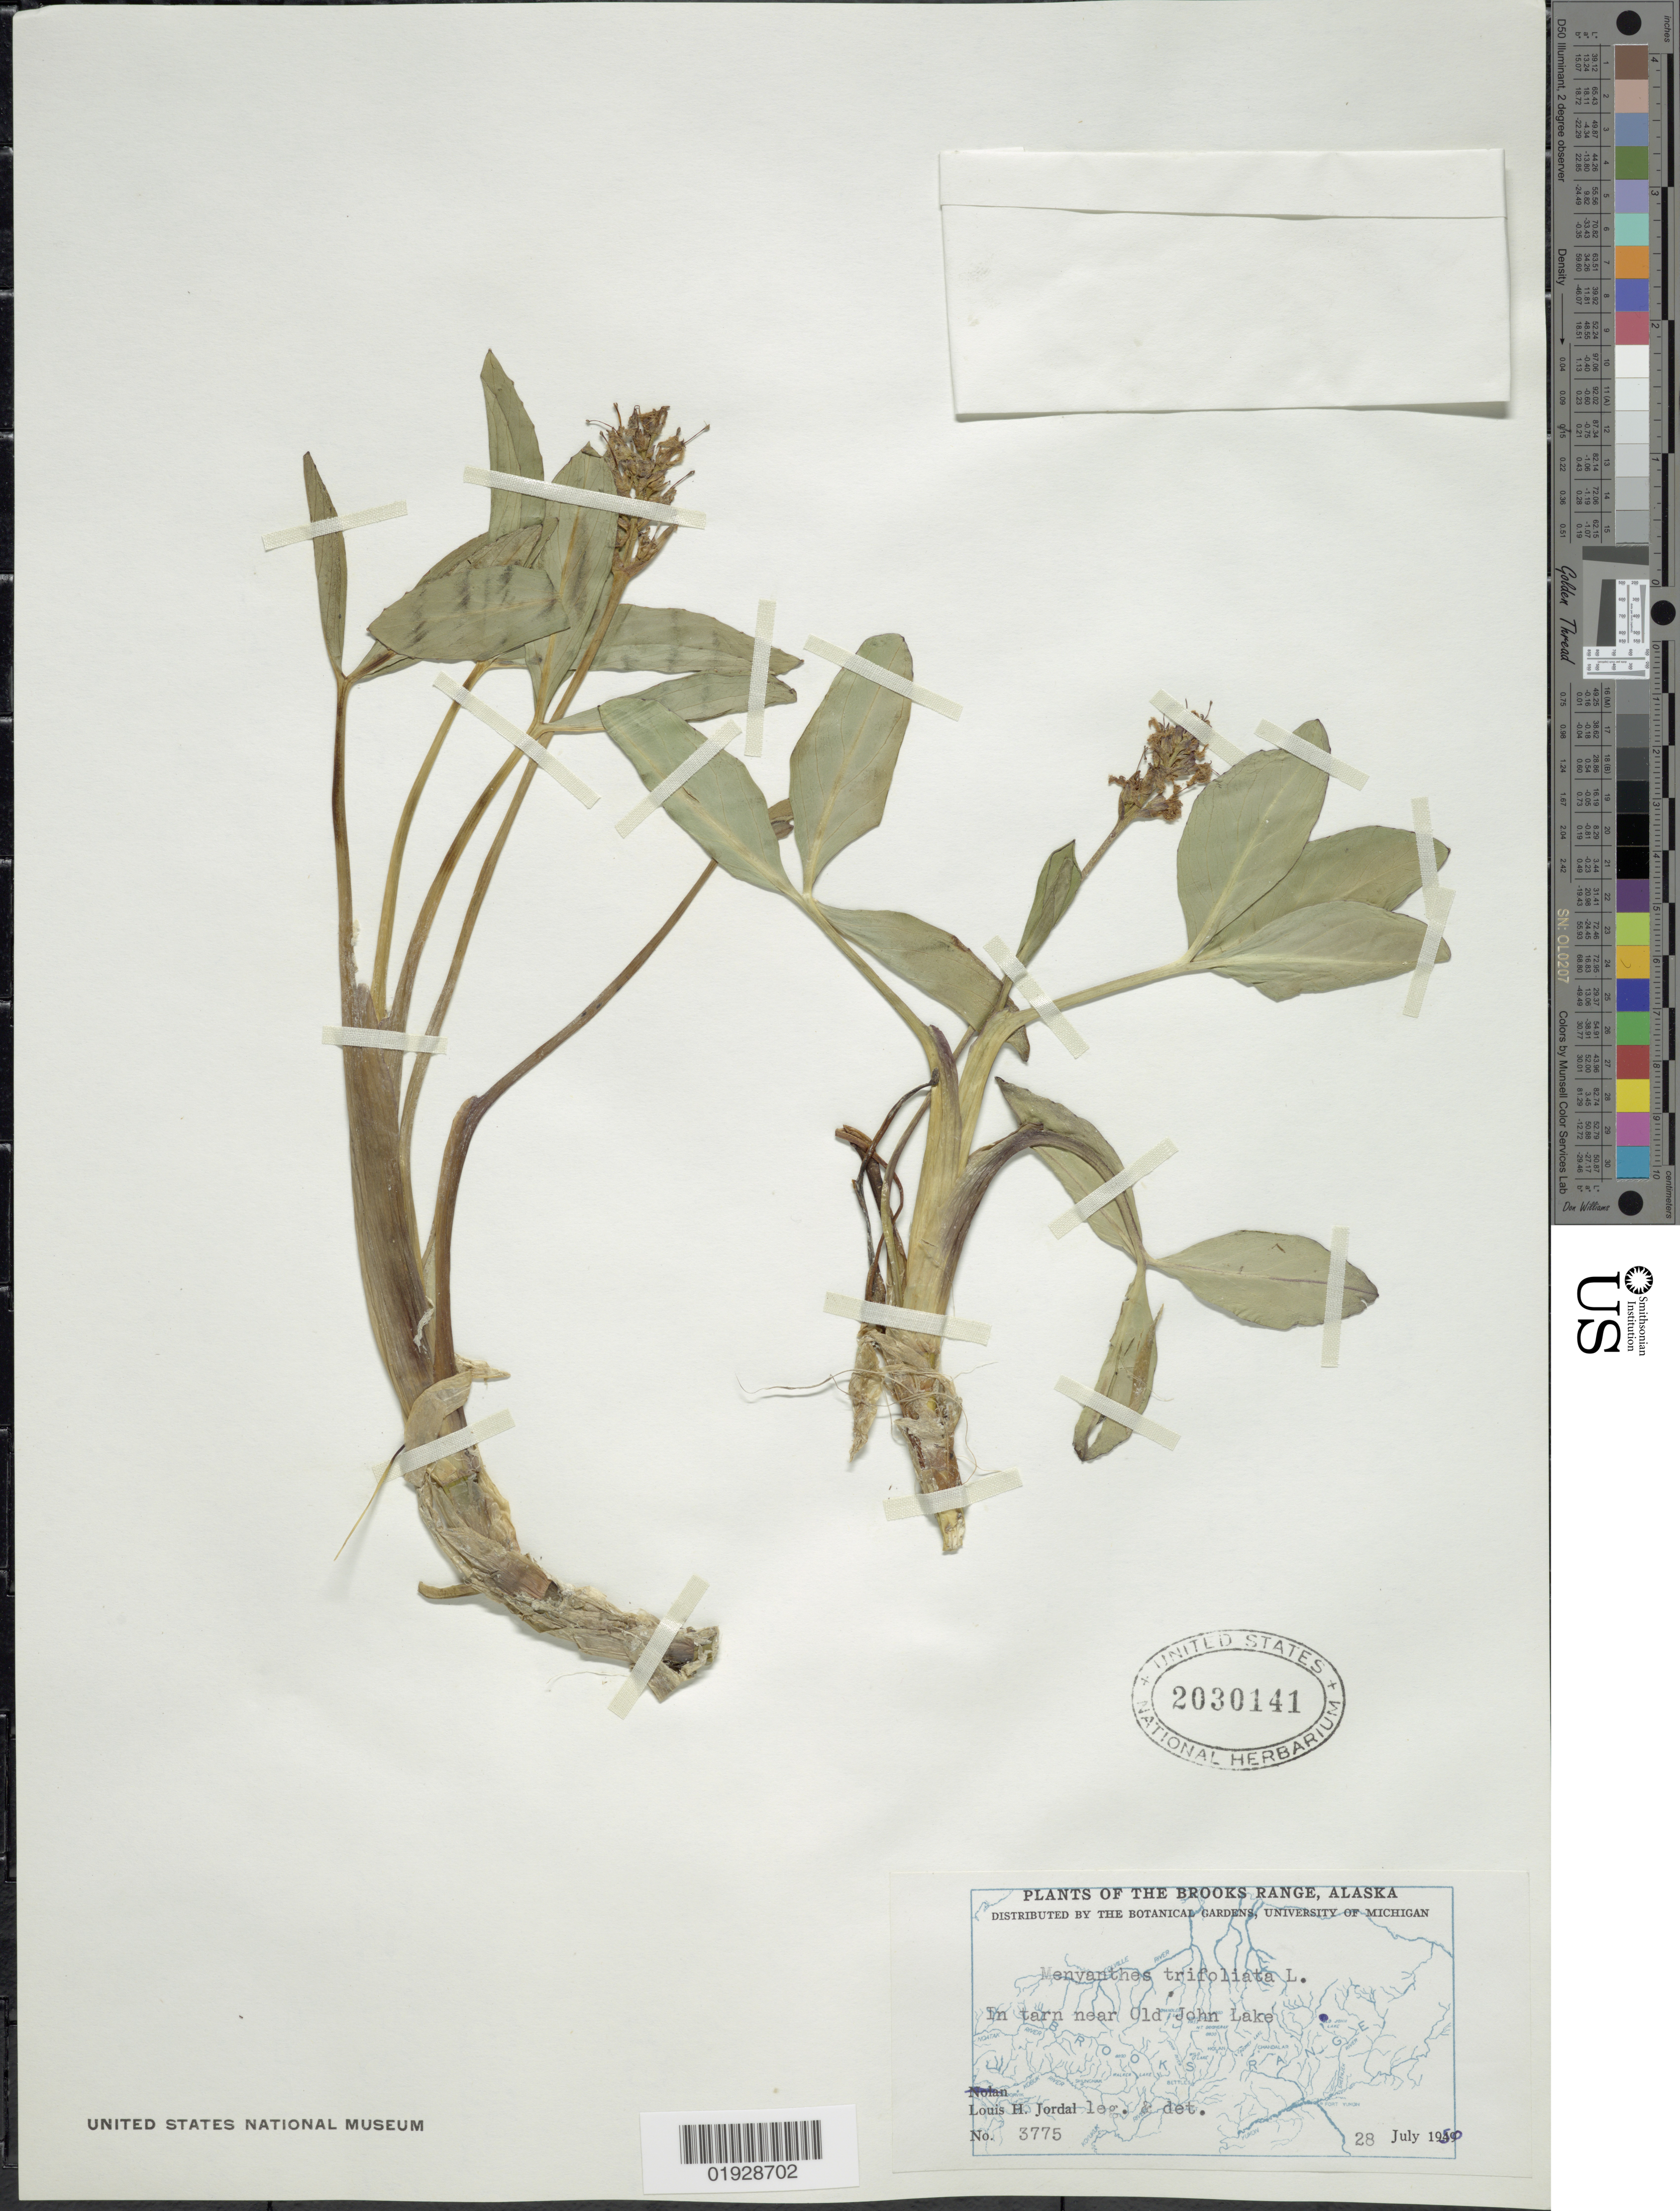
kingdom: Plantae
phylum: Tracheophyta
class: Magnoliopsida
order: Asterales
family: Menyanthaceae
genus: Menyanthes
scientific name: Menyanthes trifoliata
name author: L.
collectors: L. Jordal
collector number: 3775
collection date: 1950-07-28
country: United States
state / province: Alaska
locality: Brooks Range. In tarn near Old John Lake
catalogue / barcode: US 2030141